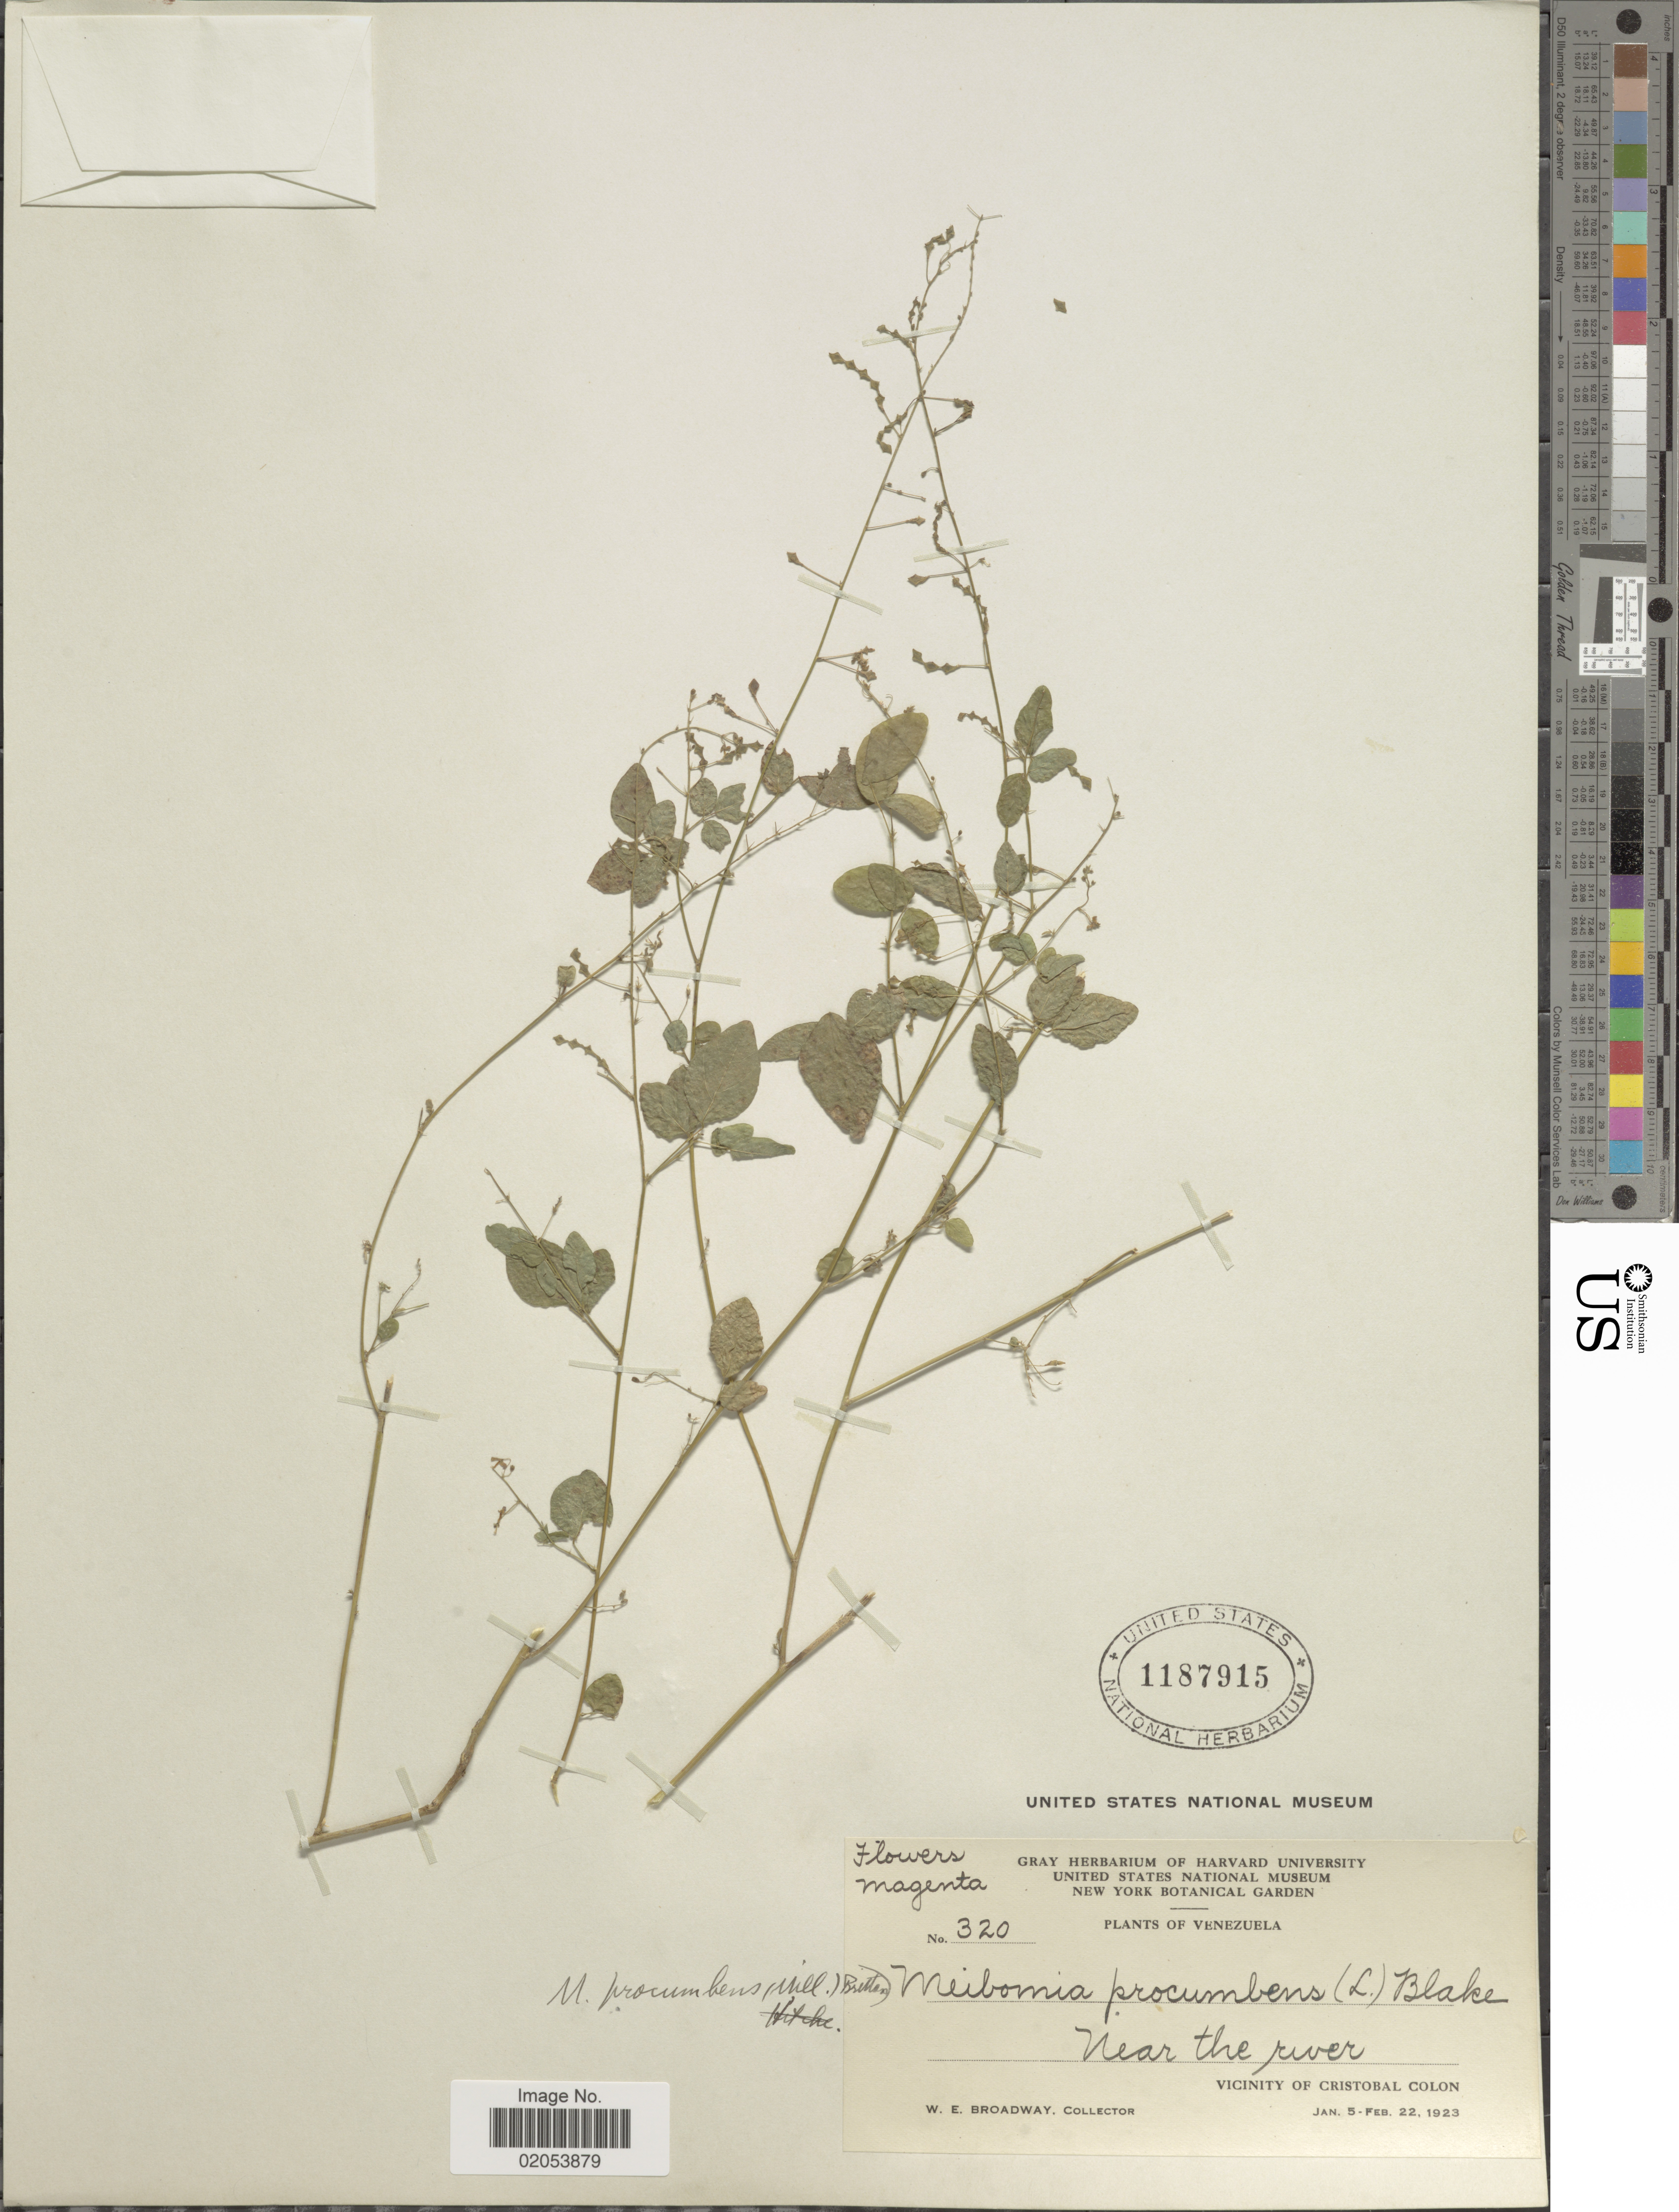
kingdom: Plantae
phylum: Tracheophyta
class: Magnoliopsida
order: Fabales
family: Fabaceae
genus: Desmodium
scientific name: Desmodium procumbens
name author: (Mill.) Hitchc.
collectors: W. E. Broadway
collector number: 320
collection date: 1923-01-05/1923-02-22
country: Venezuela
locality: Near the river. Vicinity of Cristobal Colon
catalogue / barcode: US 1187915